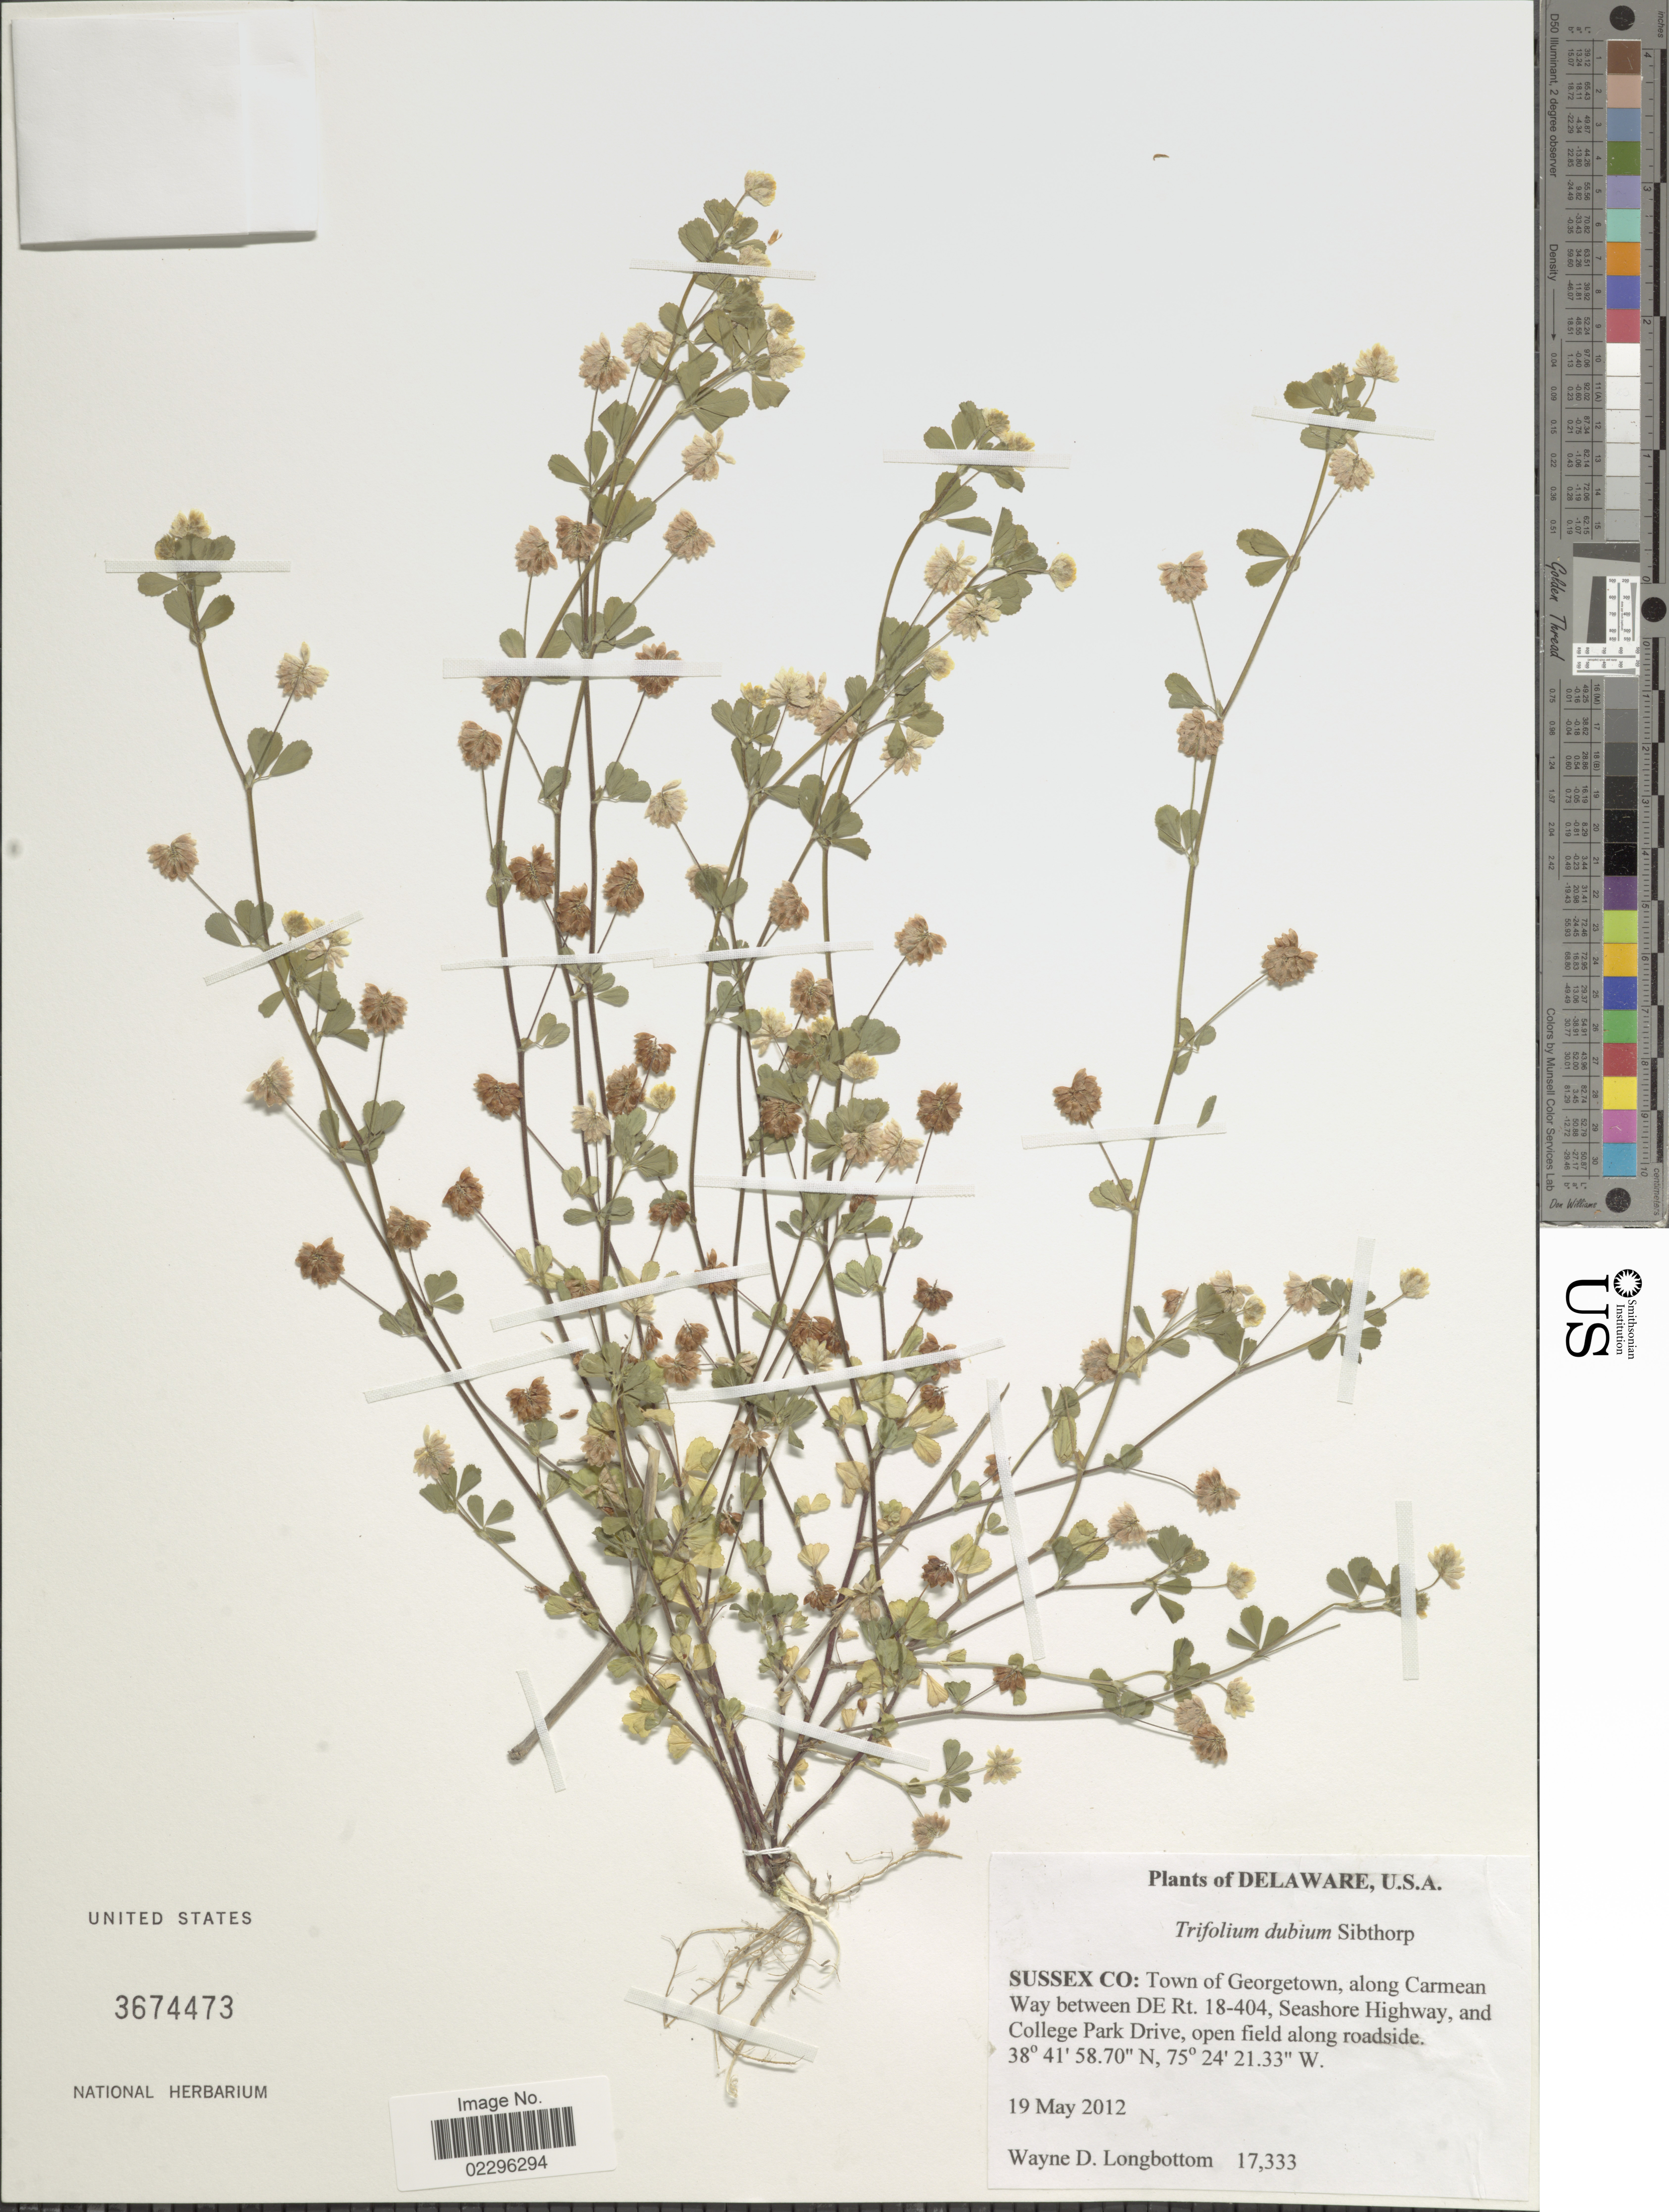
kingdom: Plantae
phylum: Tracheophyta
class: Magnoliopsida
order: Fabales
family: Fabaceae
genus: Trifolium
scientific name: Trifolium dubium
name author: Sibth.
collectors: W. D. Longbottom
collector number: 17333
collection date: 2012-05-19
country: United States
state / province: Delaware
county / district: Sussex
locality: Sussex Co: Town of Georgetown, along Carmean Way between DE Rt. 18-404, Seashore Highway, and College Park Drive, open field along roadside.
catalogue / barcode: US 3674473